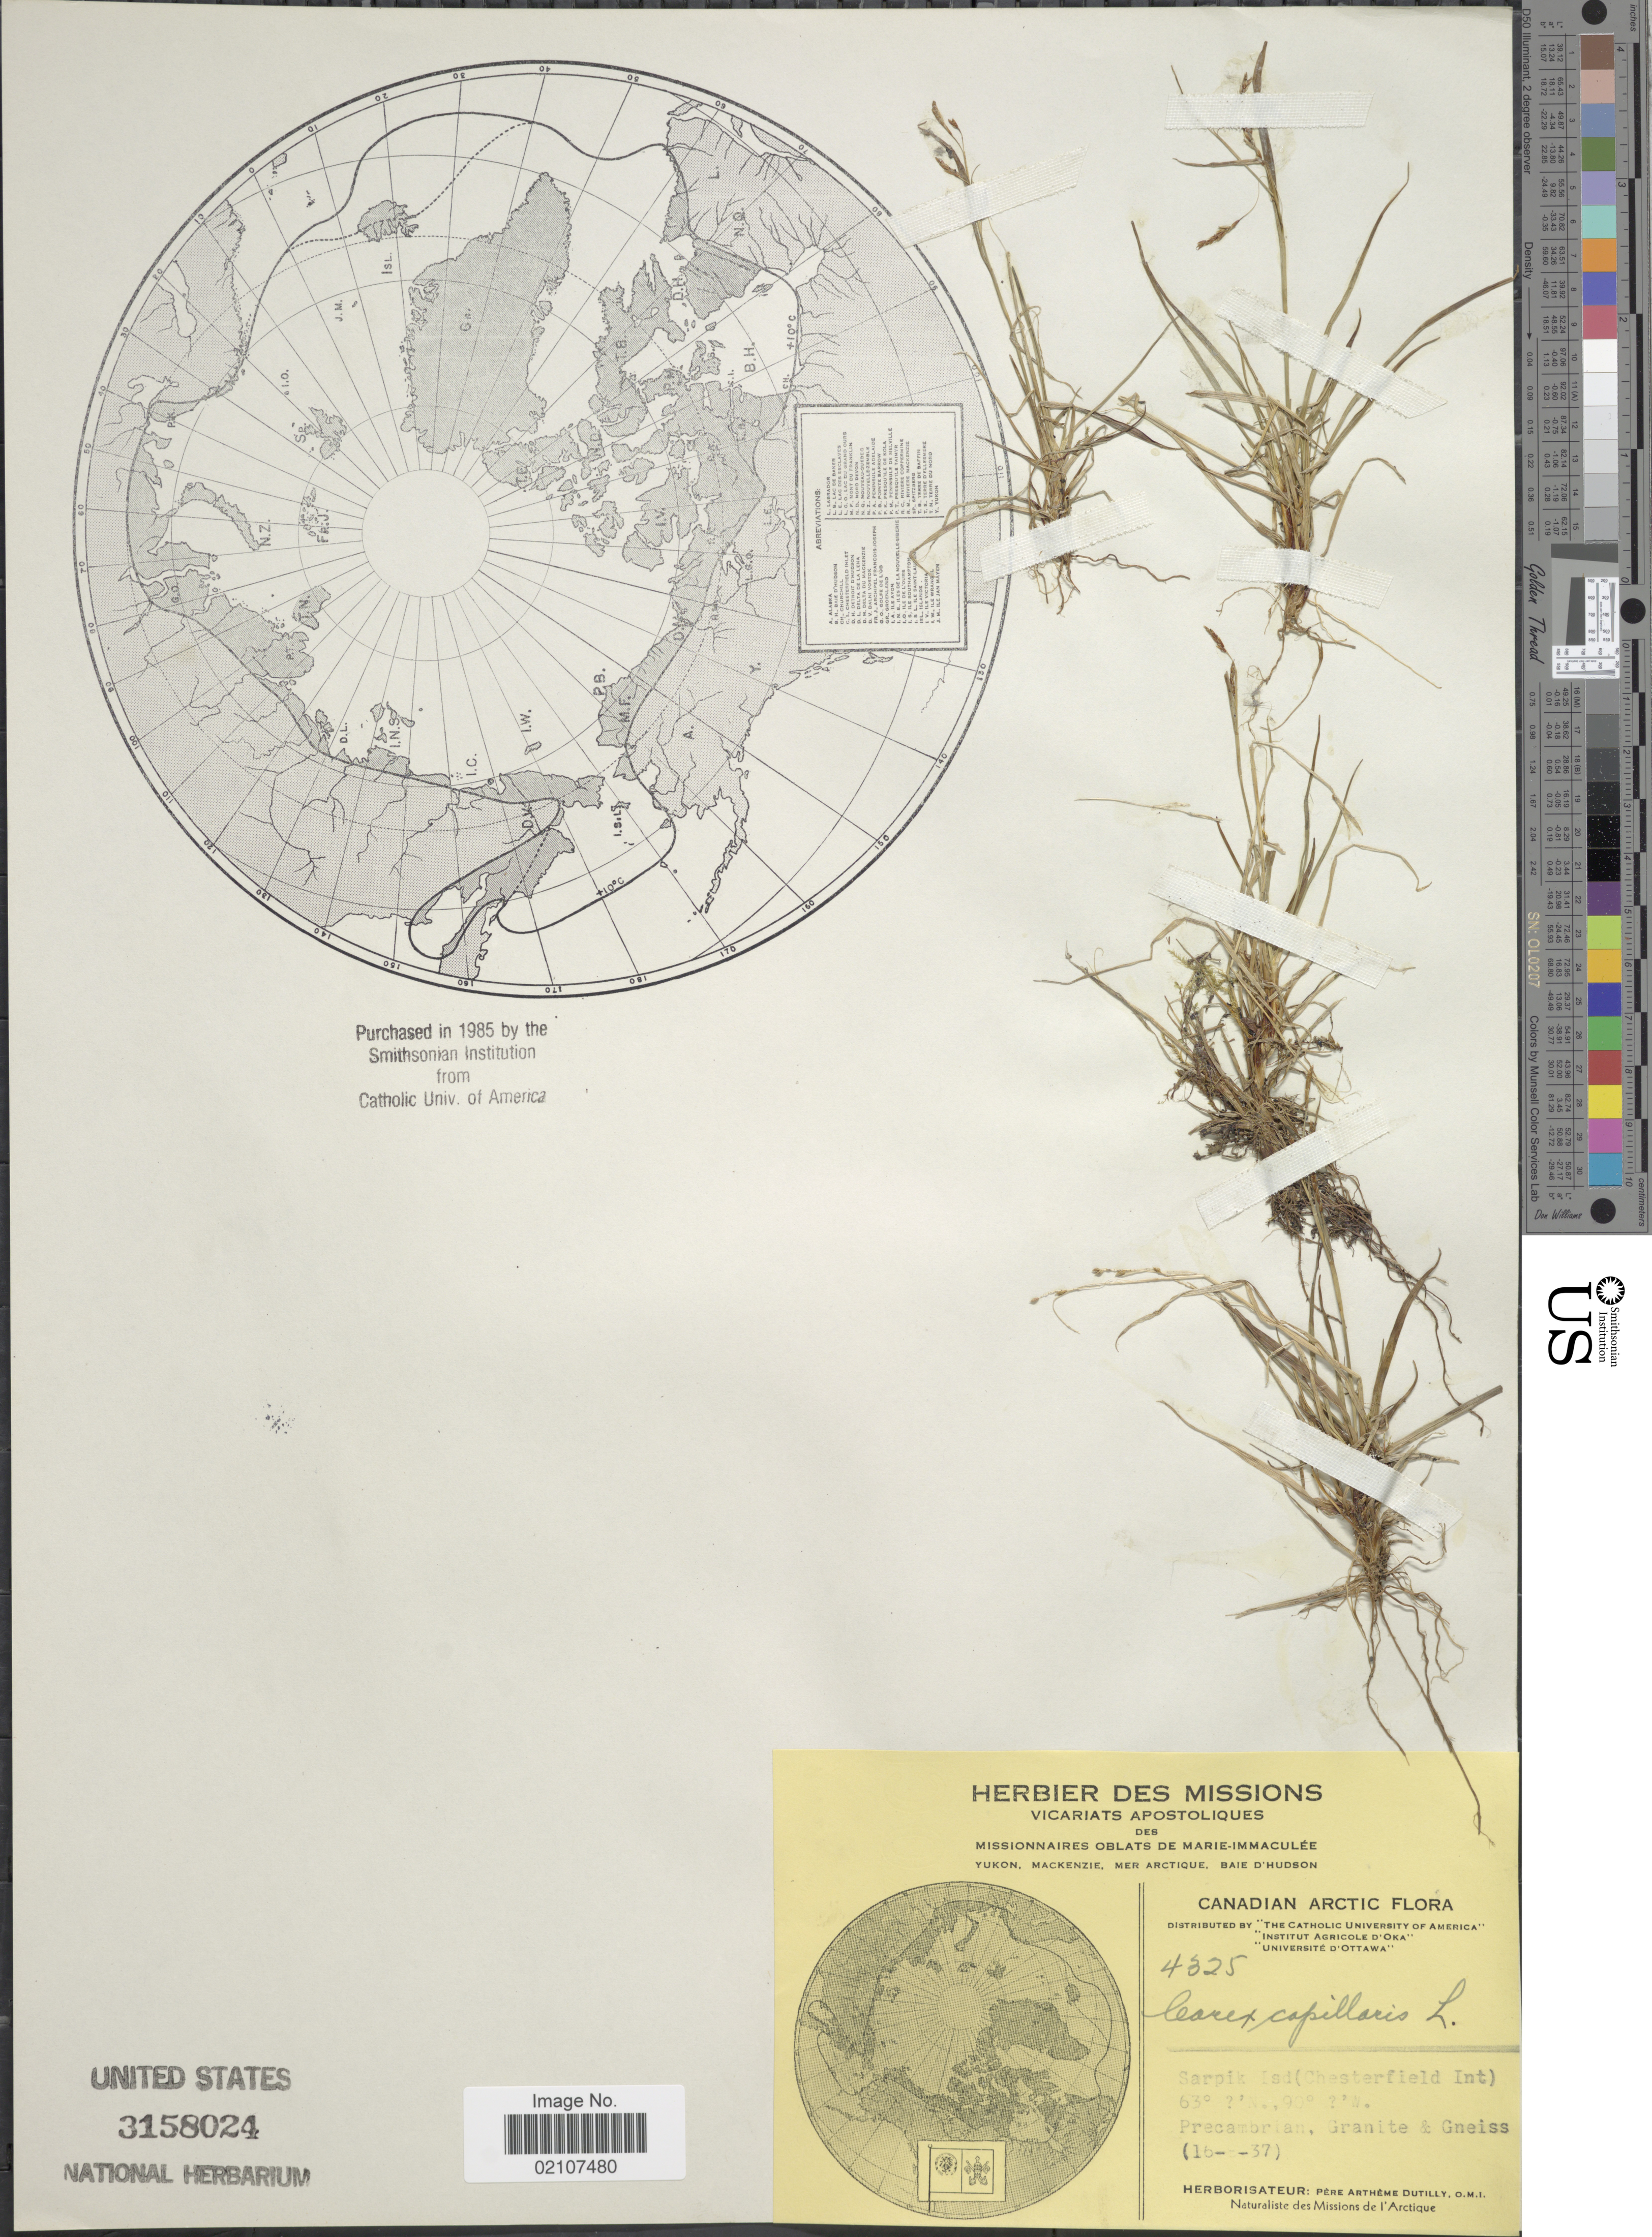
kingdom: Plantae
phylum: Tracheophyta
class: Liliopsida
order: Poales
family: Cyperaceae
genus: Carex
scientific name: Carex capillaris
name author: L.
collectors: P. Dutilly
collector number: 4325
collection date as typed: Transcribed d/m/y: 16/8/37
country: Canada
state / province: Nunavut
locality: Canadian Arctic, Sarpik Is (Chesterfield Inlet)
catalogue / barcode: US 3158024